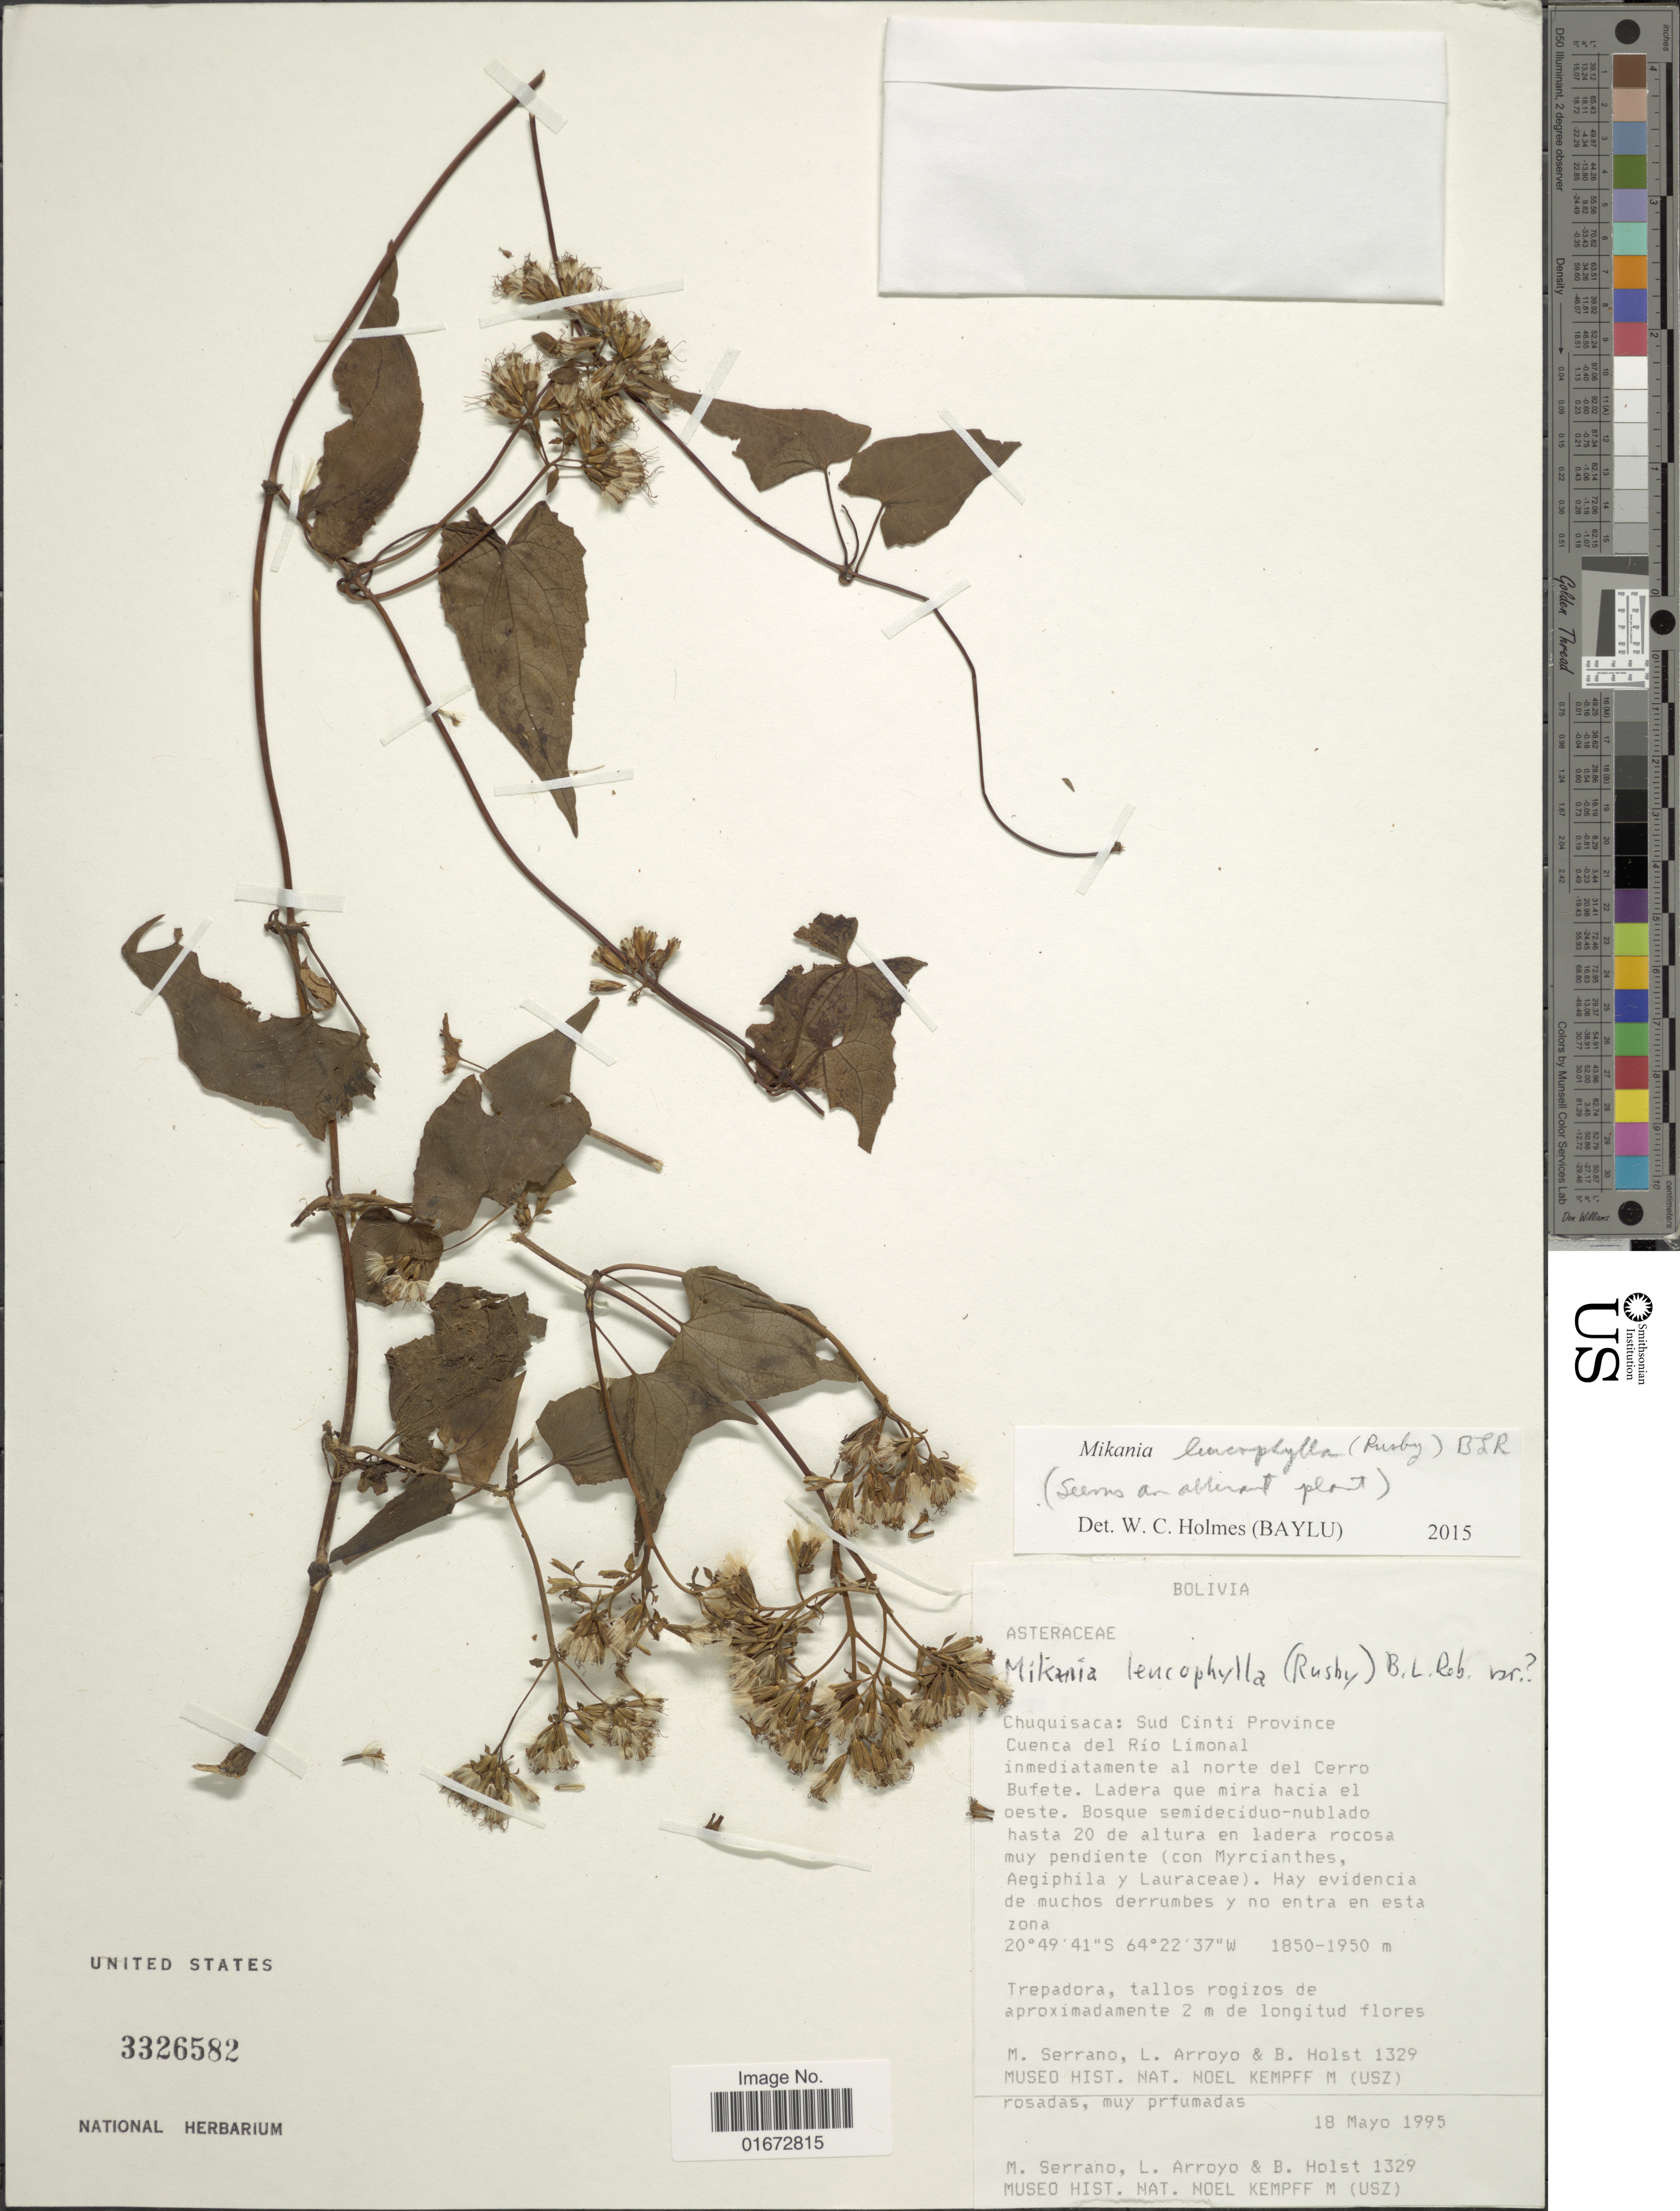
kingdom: Plantae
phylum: Tracheophyta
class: Magnoliopsida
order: Asterales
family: Asteraceae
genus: Mikania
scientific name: Mikania leucophylla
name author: (Rusby) B.L. Rob.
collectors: M. Serrano, L. Arroyo & B. Holst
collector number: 1329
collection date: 1995-05-18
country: Bolivia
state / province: Chuquisaca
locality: Chuquisaca: Sud Cinti Province. Cuenca del Rio Limonal inmediatamente al norte de Cerro Bufete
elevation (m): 1850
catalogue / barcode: US 3326582